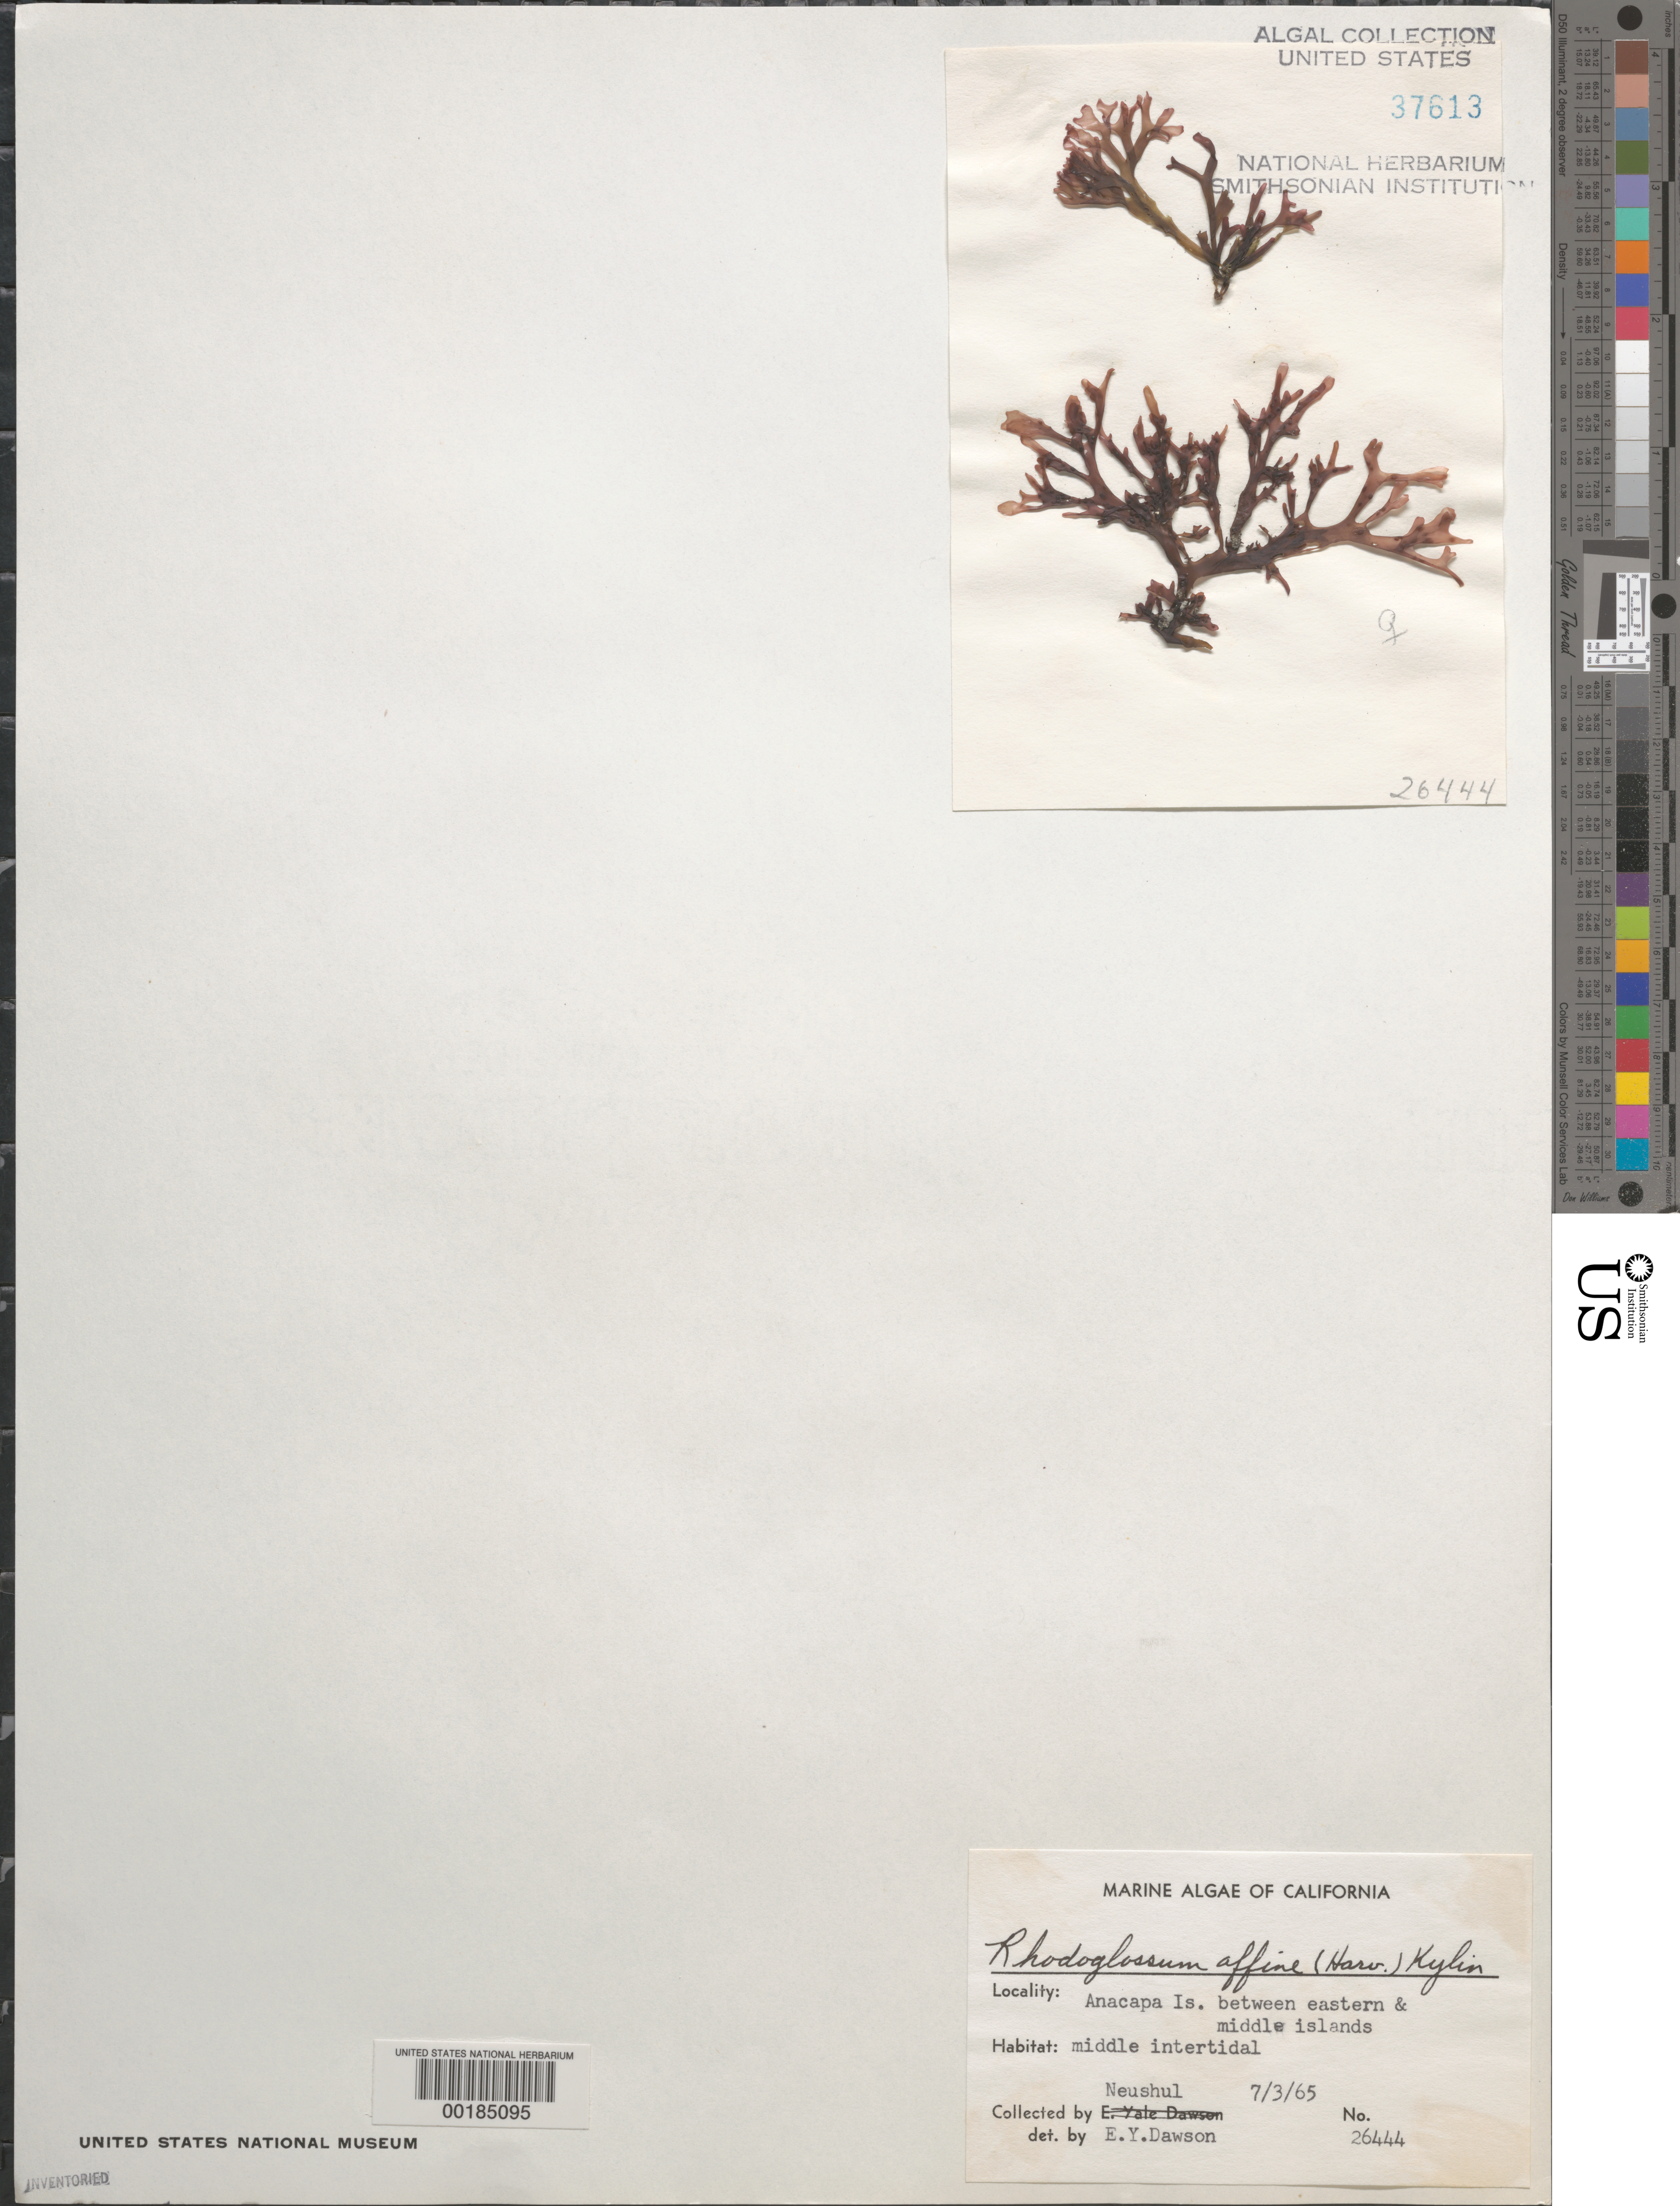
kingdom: Plantae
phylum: Rhodophyta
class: Florideophyceae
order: Gigartinales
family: Gigartinaceae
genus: Mazzaella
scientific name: Mazzaella affinis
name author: (Harvey) Fredericq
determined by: Algae name updating Project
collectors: M. Neushul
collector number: EYD 26444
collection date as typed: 03 Jul 1965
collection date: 1965-07-03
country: United States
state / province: California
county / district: Ventura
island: Anacapa Island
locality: Between eastern and middle islands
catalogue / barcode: US 37613